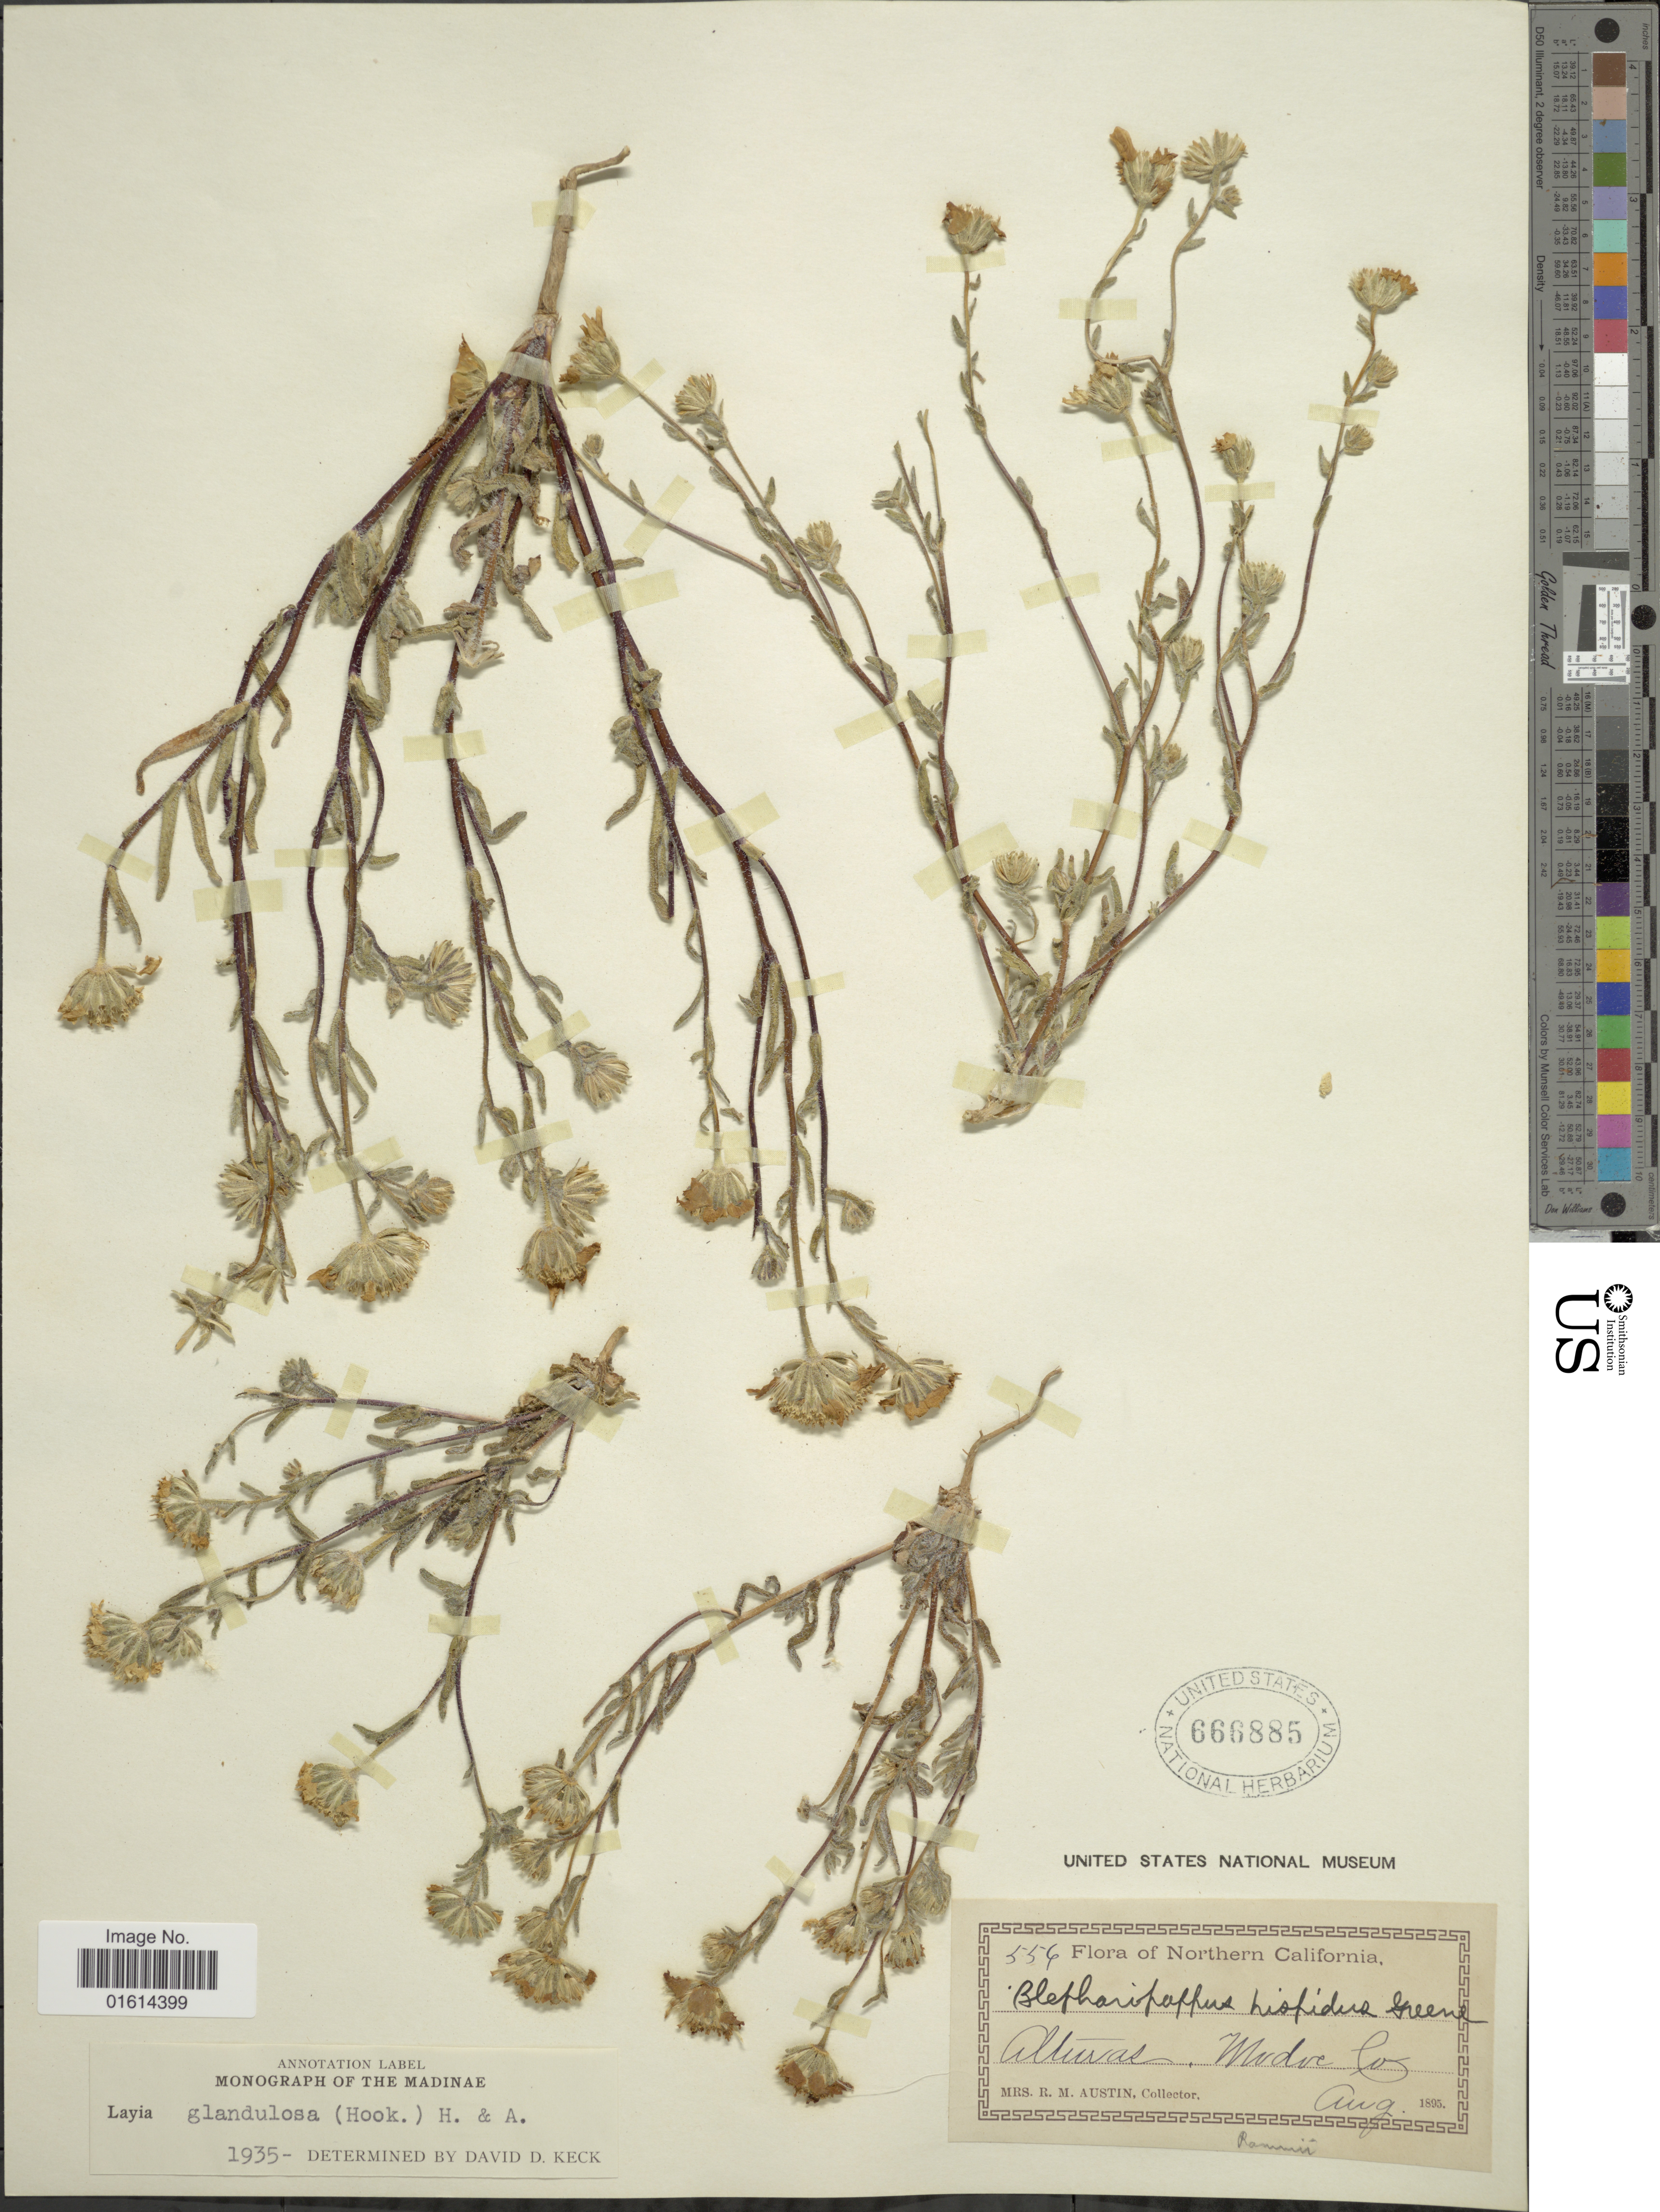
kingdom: Plantae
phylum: Tracheophyta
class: Magnoliopsida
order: Asterales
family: Asteraceae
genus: Layia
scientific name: Layia glandulosa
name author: Hook. & Arn.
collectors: R. Austin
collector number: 556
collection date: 1895-08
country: United States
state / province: California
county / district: Modoc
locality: Northern California, Alturas Modoc Co.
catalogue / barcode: US 666885